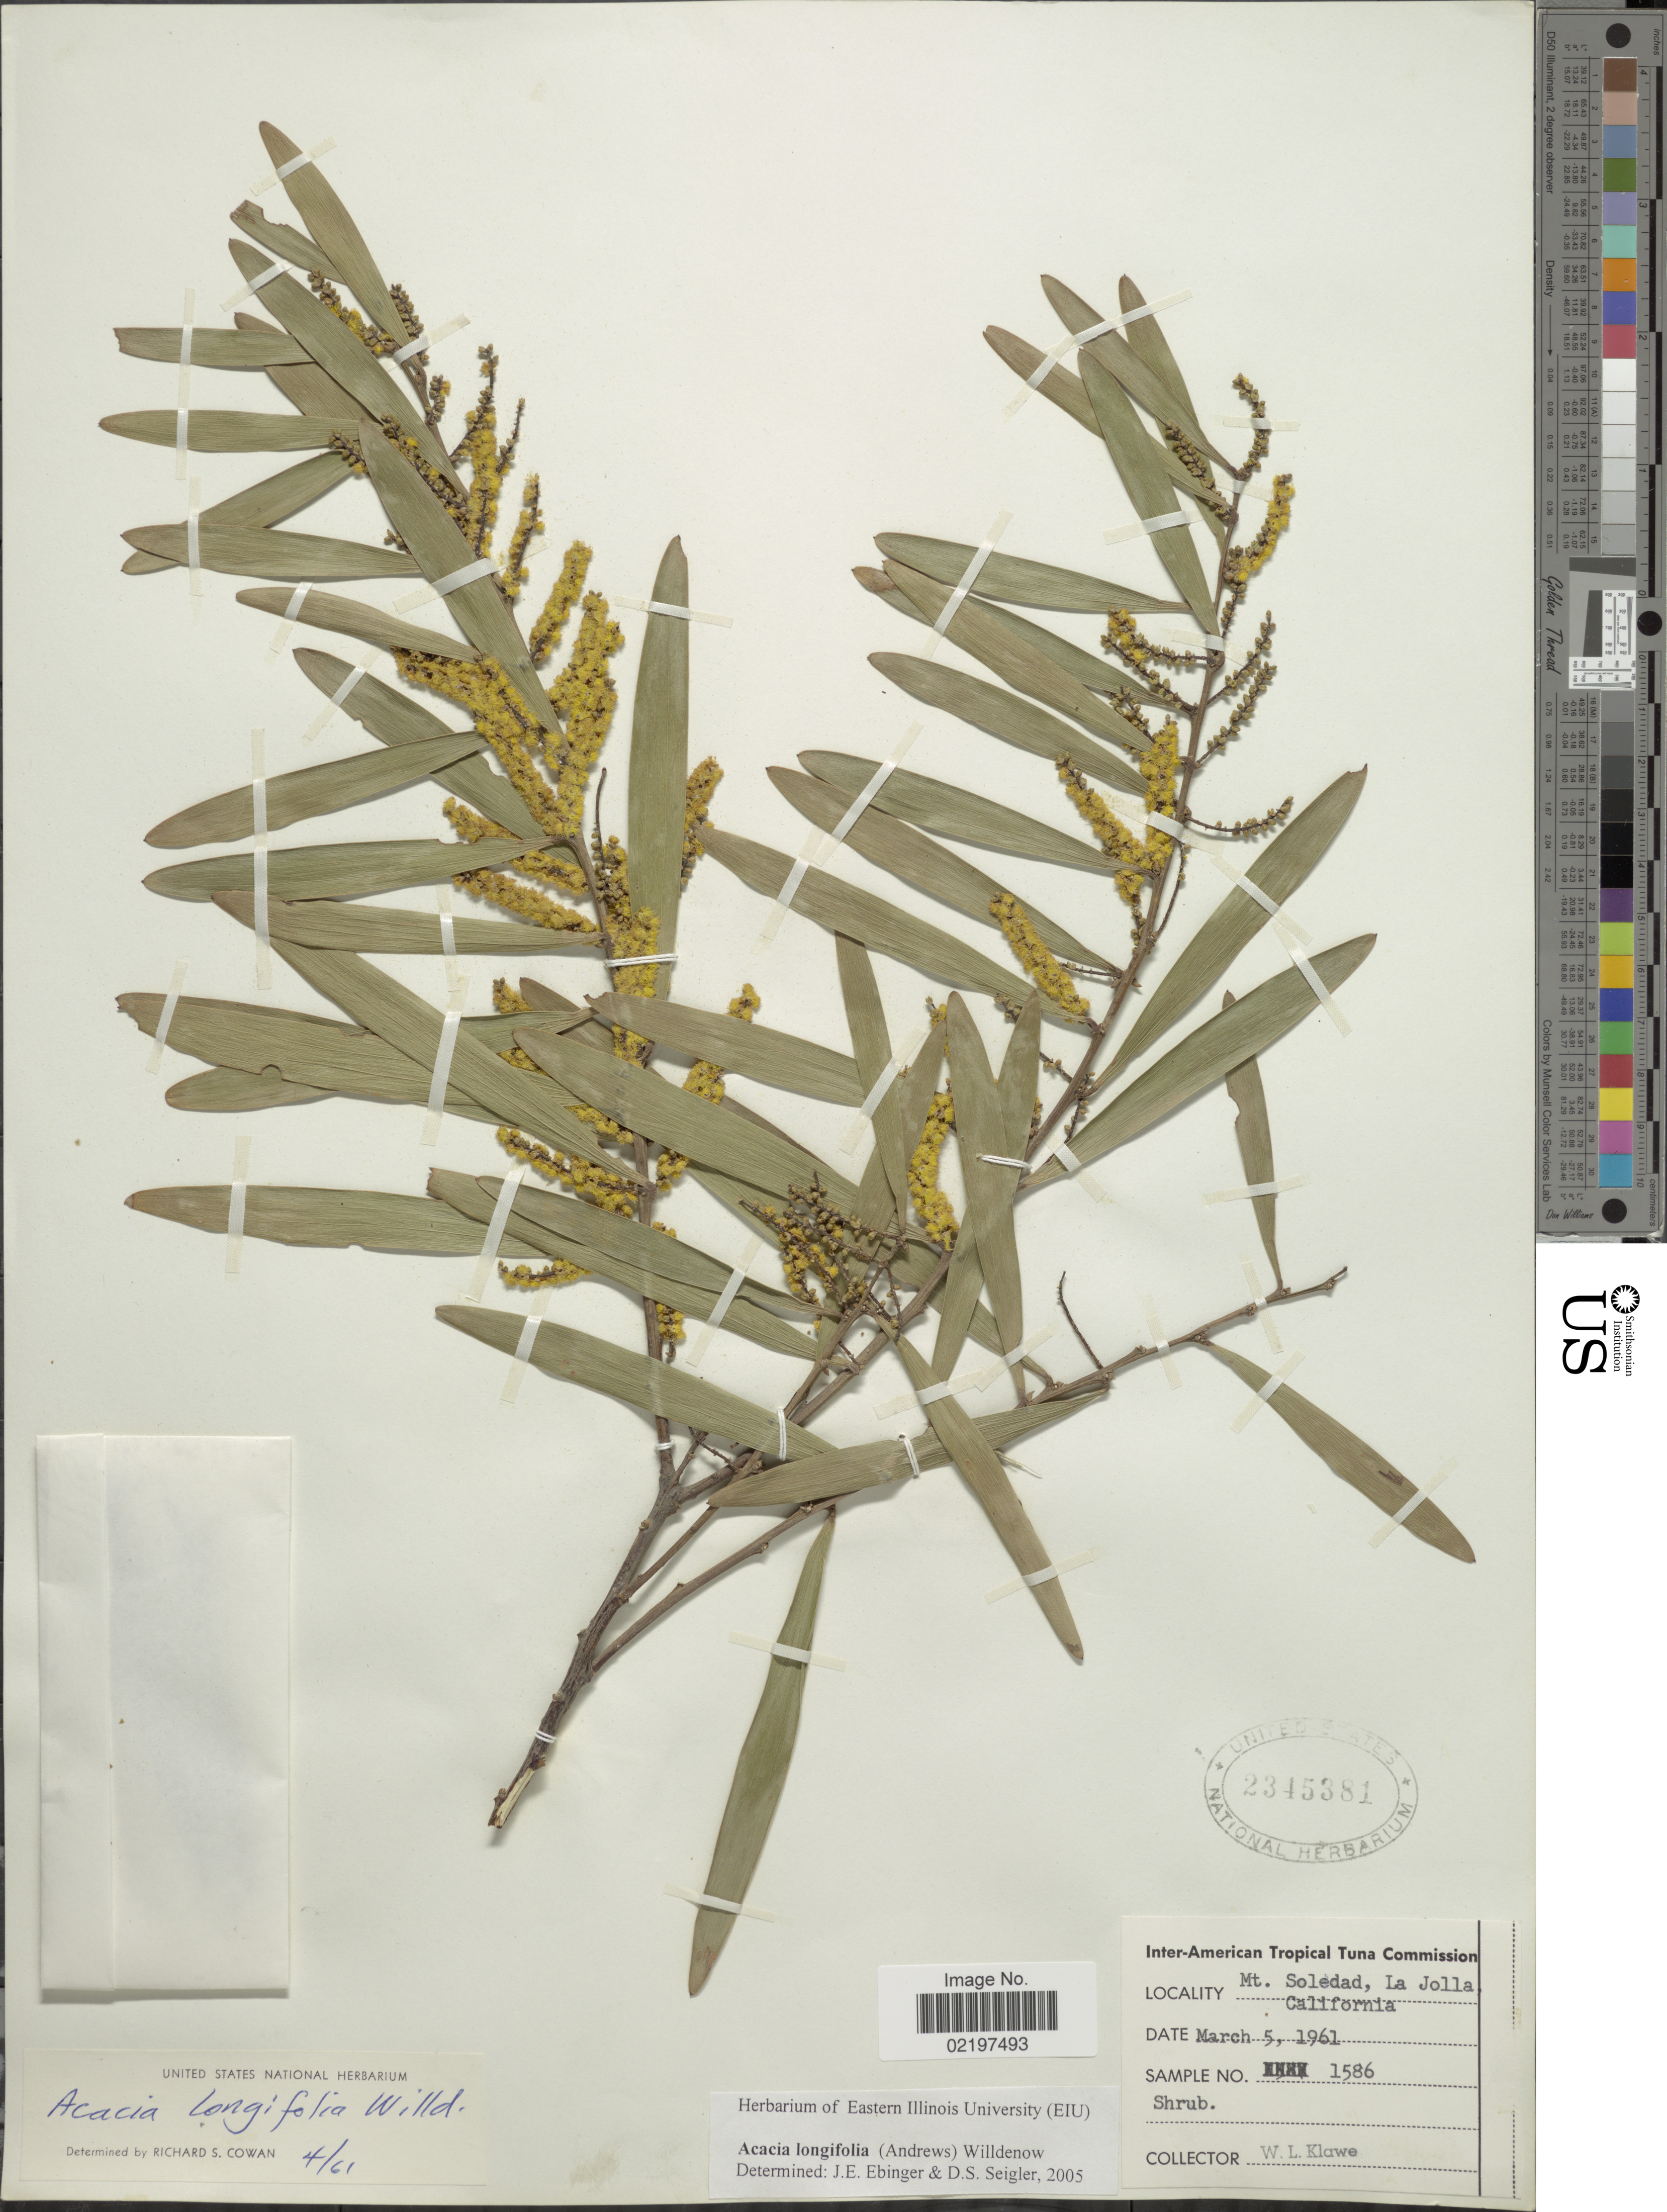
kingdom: Plantae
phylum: Tracheophyta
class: Magnoliopsida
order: Fabales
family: Fabaceae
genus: Acacia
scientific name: Acacia longifolia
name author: (Andrews) Willd.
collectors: W. Klawe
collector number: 1586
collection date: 1961-03-05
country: United States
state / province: California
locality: Mt. Soledad, La Jolla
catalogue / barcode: US 2345381